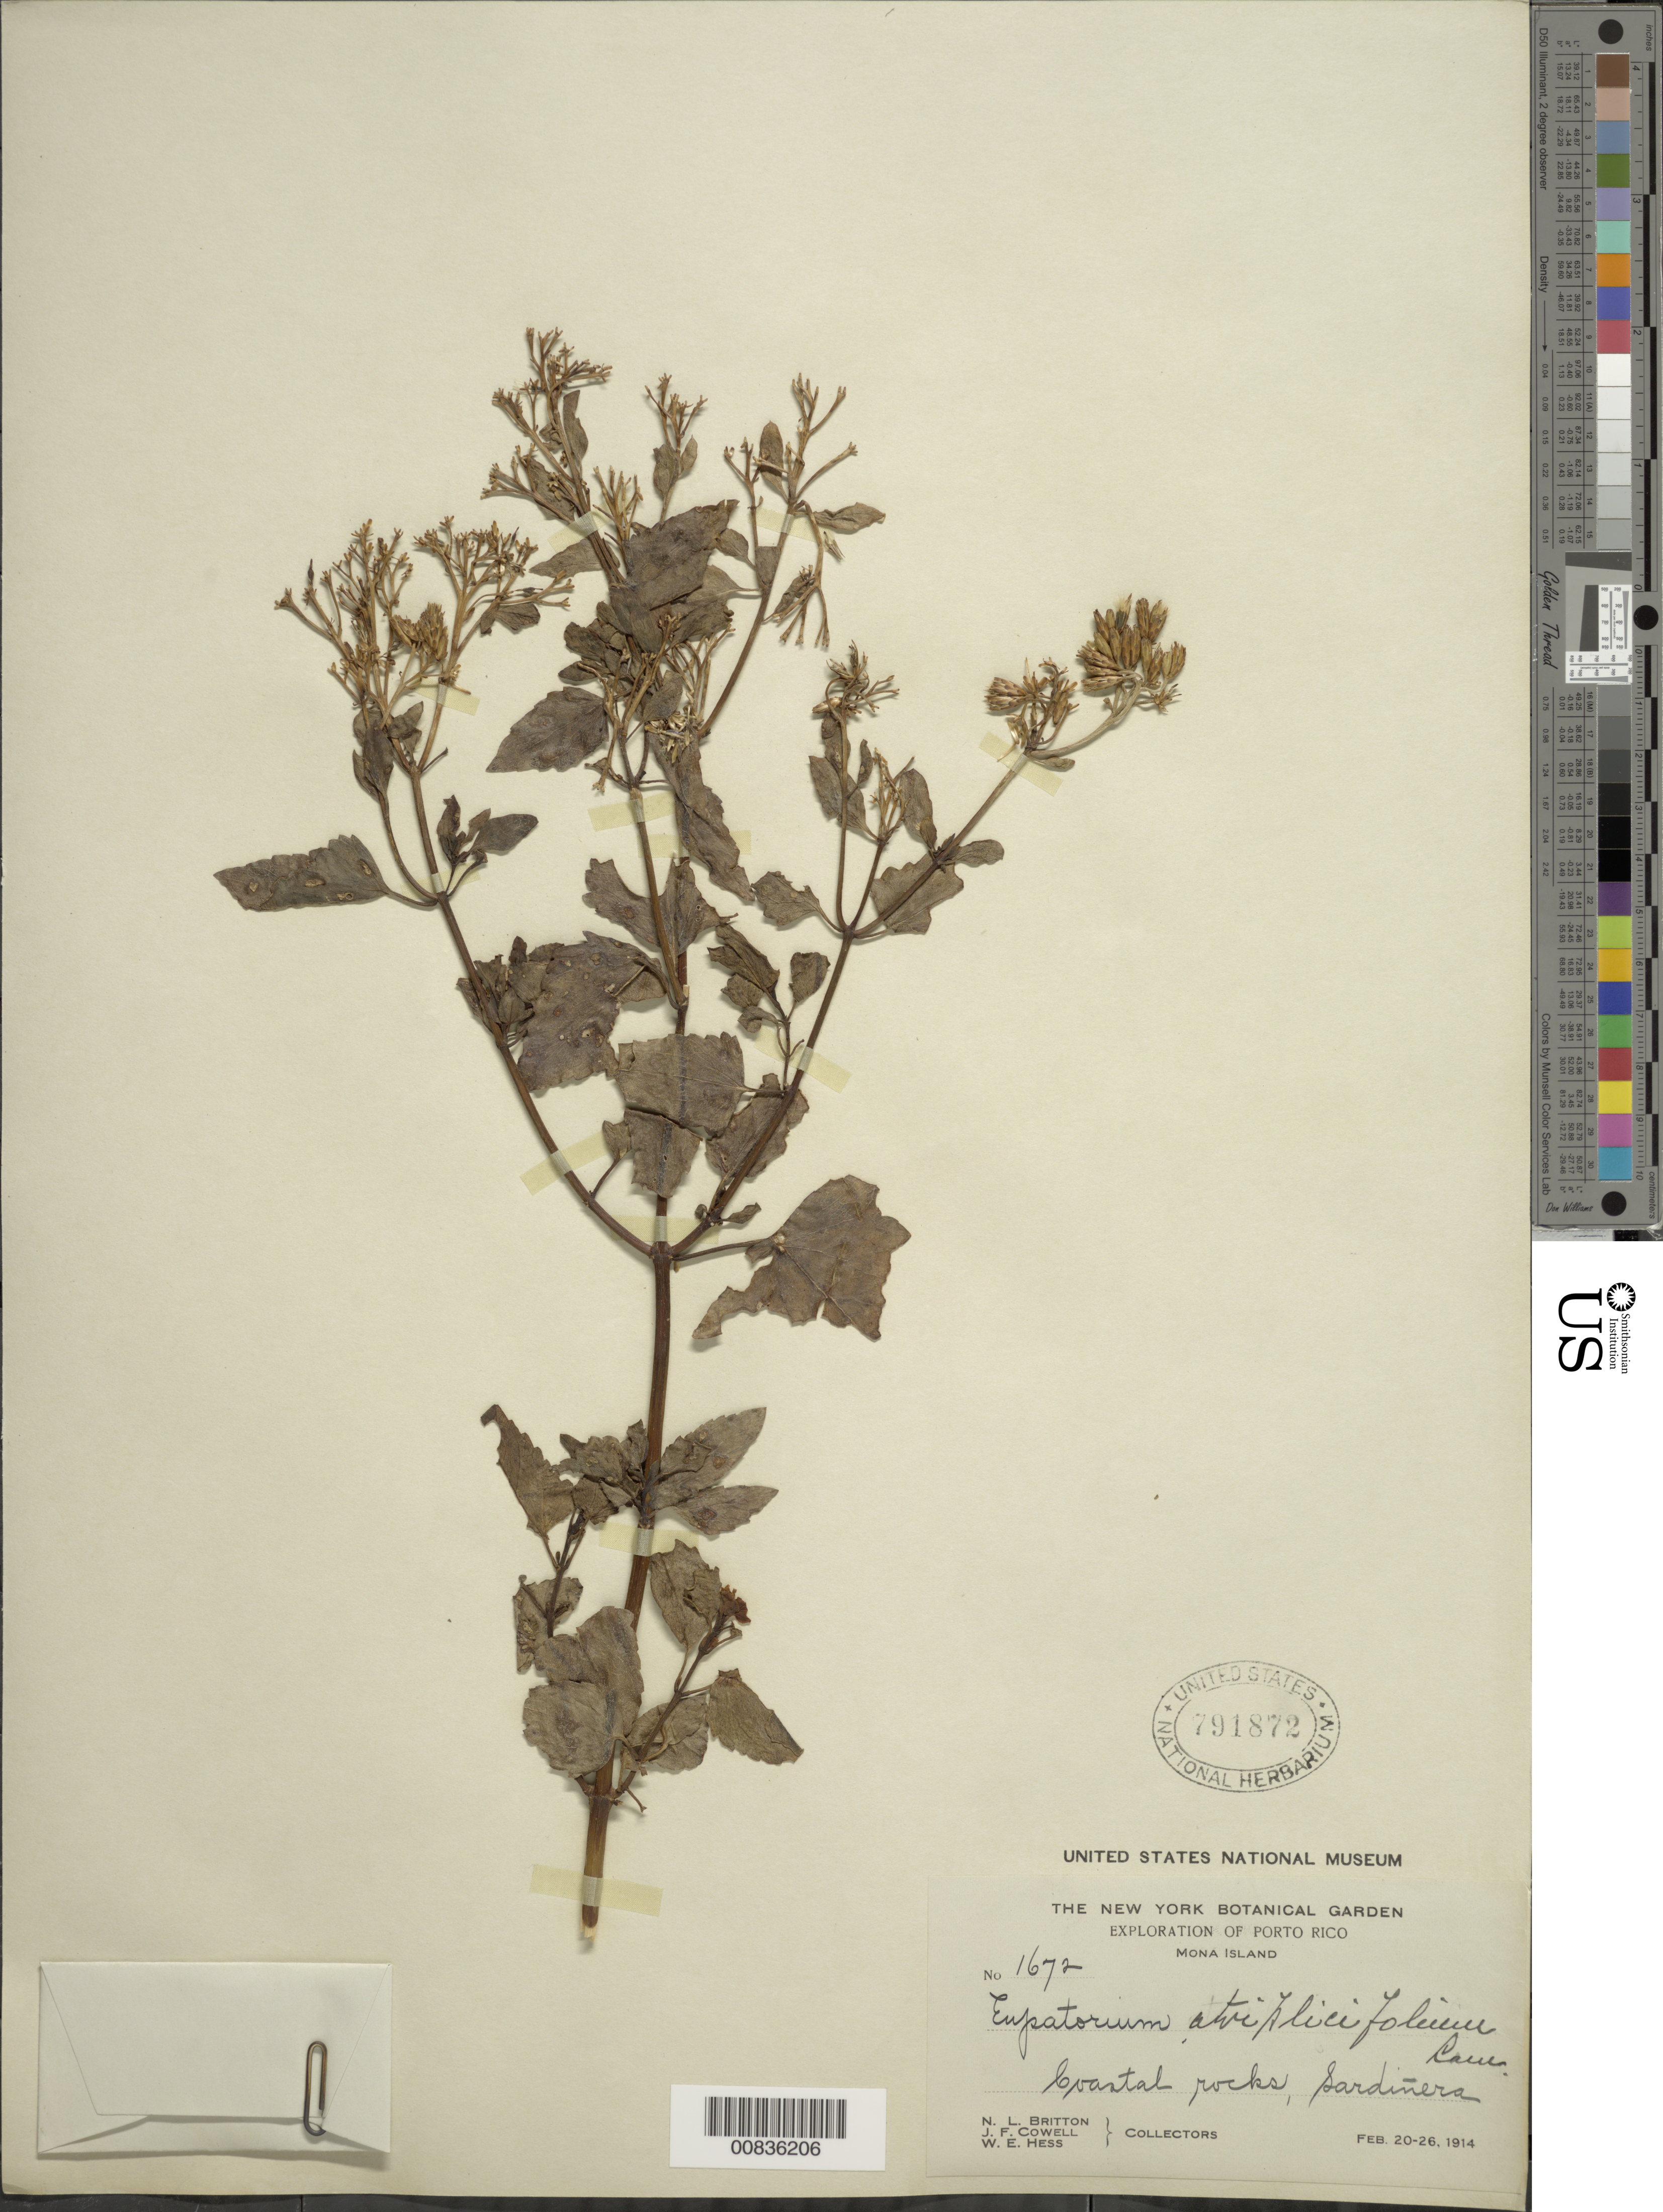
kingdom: Plantae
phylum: Tracheophyta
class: Magnoliopsida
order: Asterales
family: Asteraceae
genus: Chromolaena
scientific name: Chromolaena corymbosa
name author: (Aubl.) R.M. King & H. Rob.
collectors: N. Britton, J. F. Cowell & W. Hess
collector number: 1672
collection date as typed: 20 Feb 1914 to 26 Feb 1914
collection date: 1914-02-20/1914-02-26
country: Puerto Rico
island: Mona I.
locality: Sardinera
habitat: coastal rocks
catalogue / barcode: US 791872